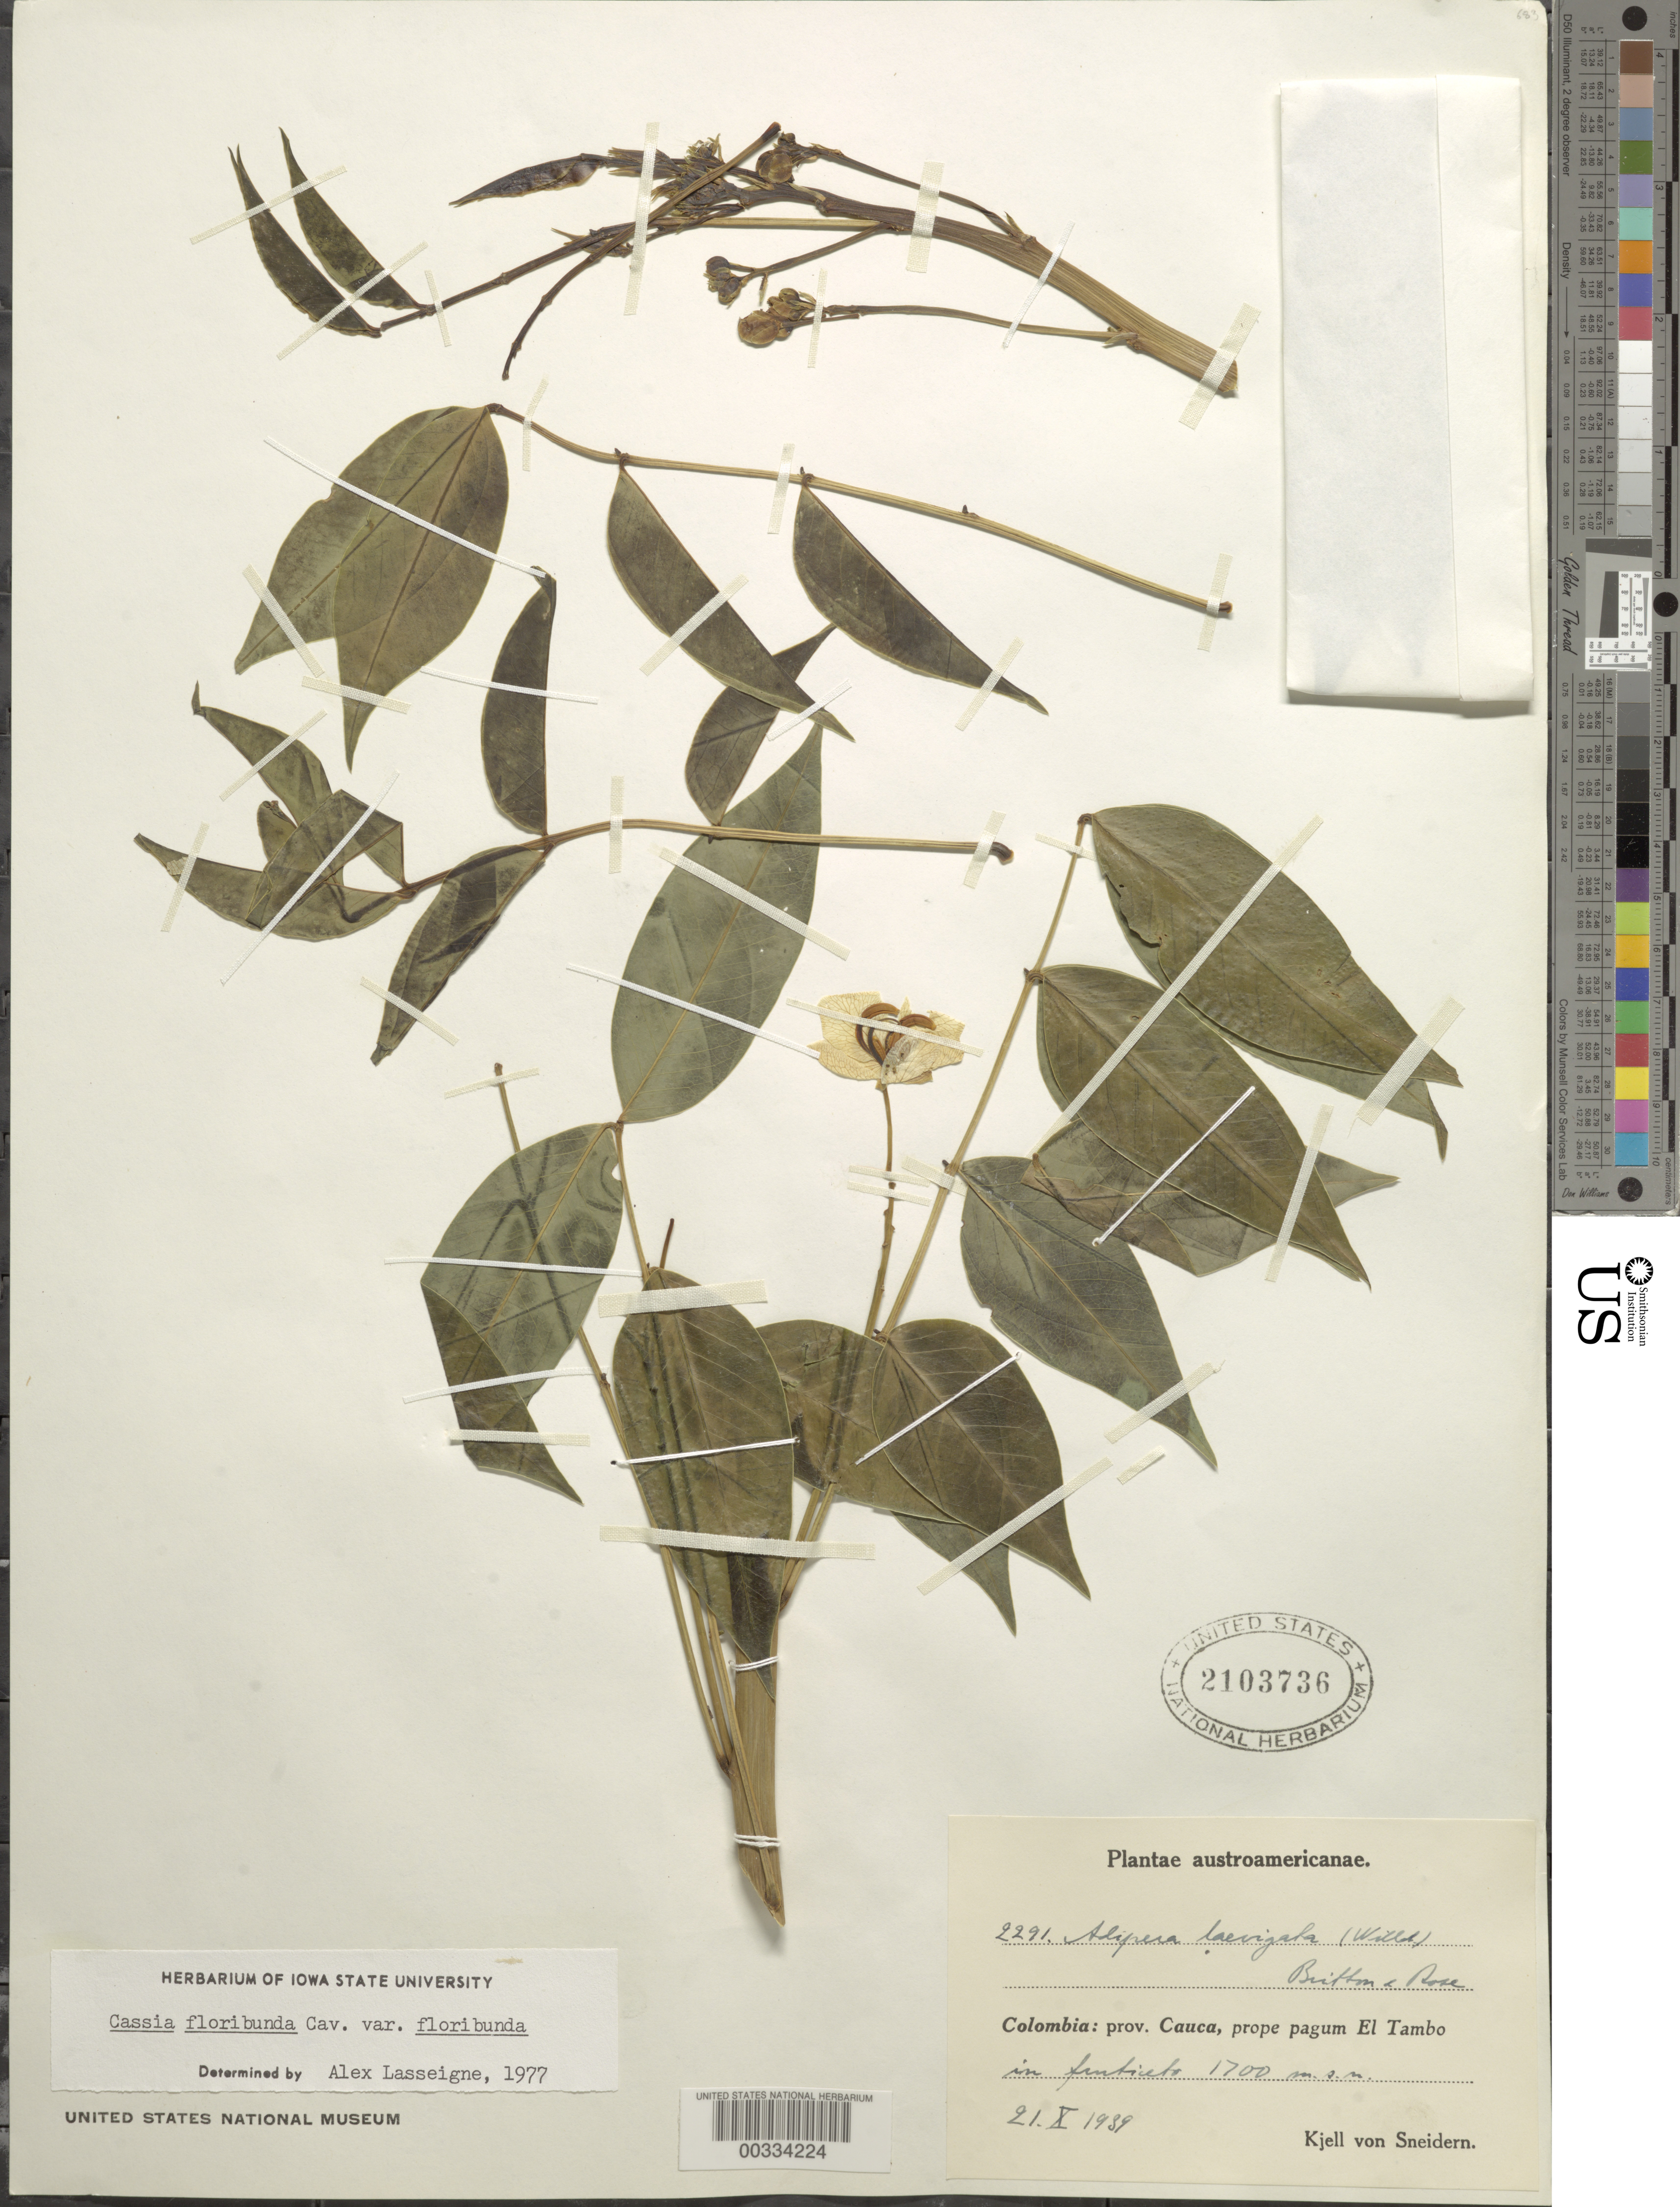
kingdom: Plantae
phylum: Tracheophyta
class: Magnoliopsida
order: Fabales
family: Fabaceae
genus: Senna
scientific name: Senna septemtrionalis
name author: (Viv.) H.S. Irwin & Barneby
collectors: K. von Sneidern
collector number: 2291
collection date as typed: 21 Oct 1939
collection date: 1939-10-21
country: Colombia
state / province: Cauca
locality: Near El Tambo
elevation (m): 1700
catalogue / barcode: US 2103736